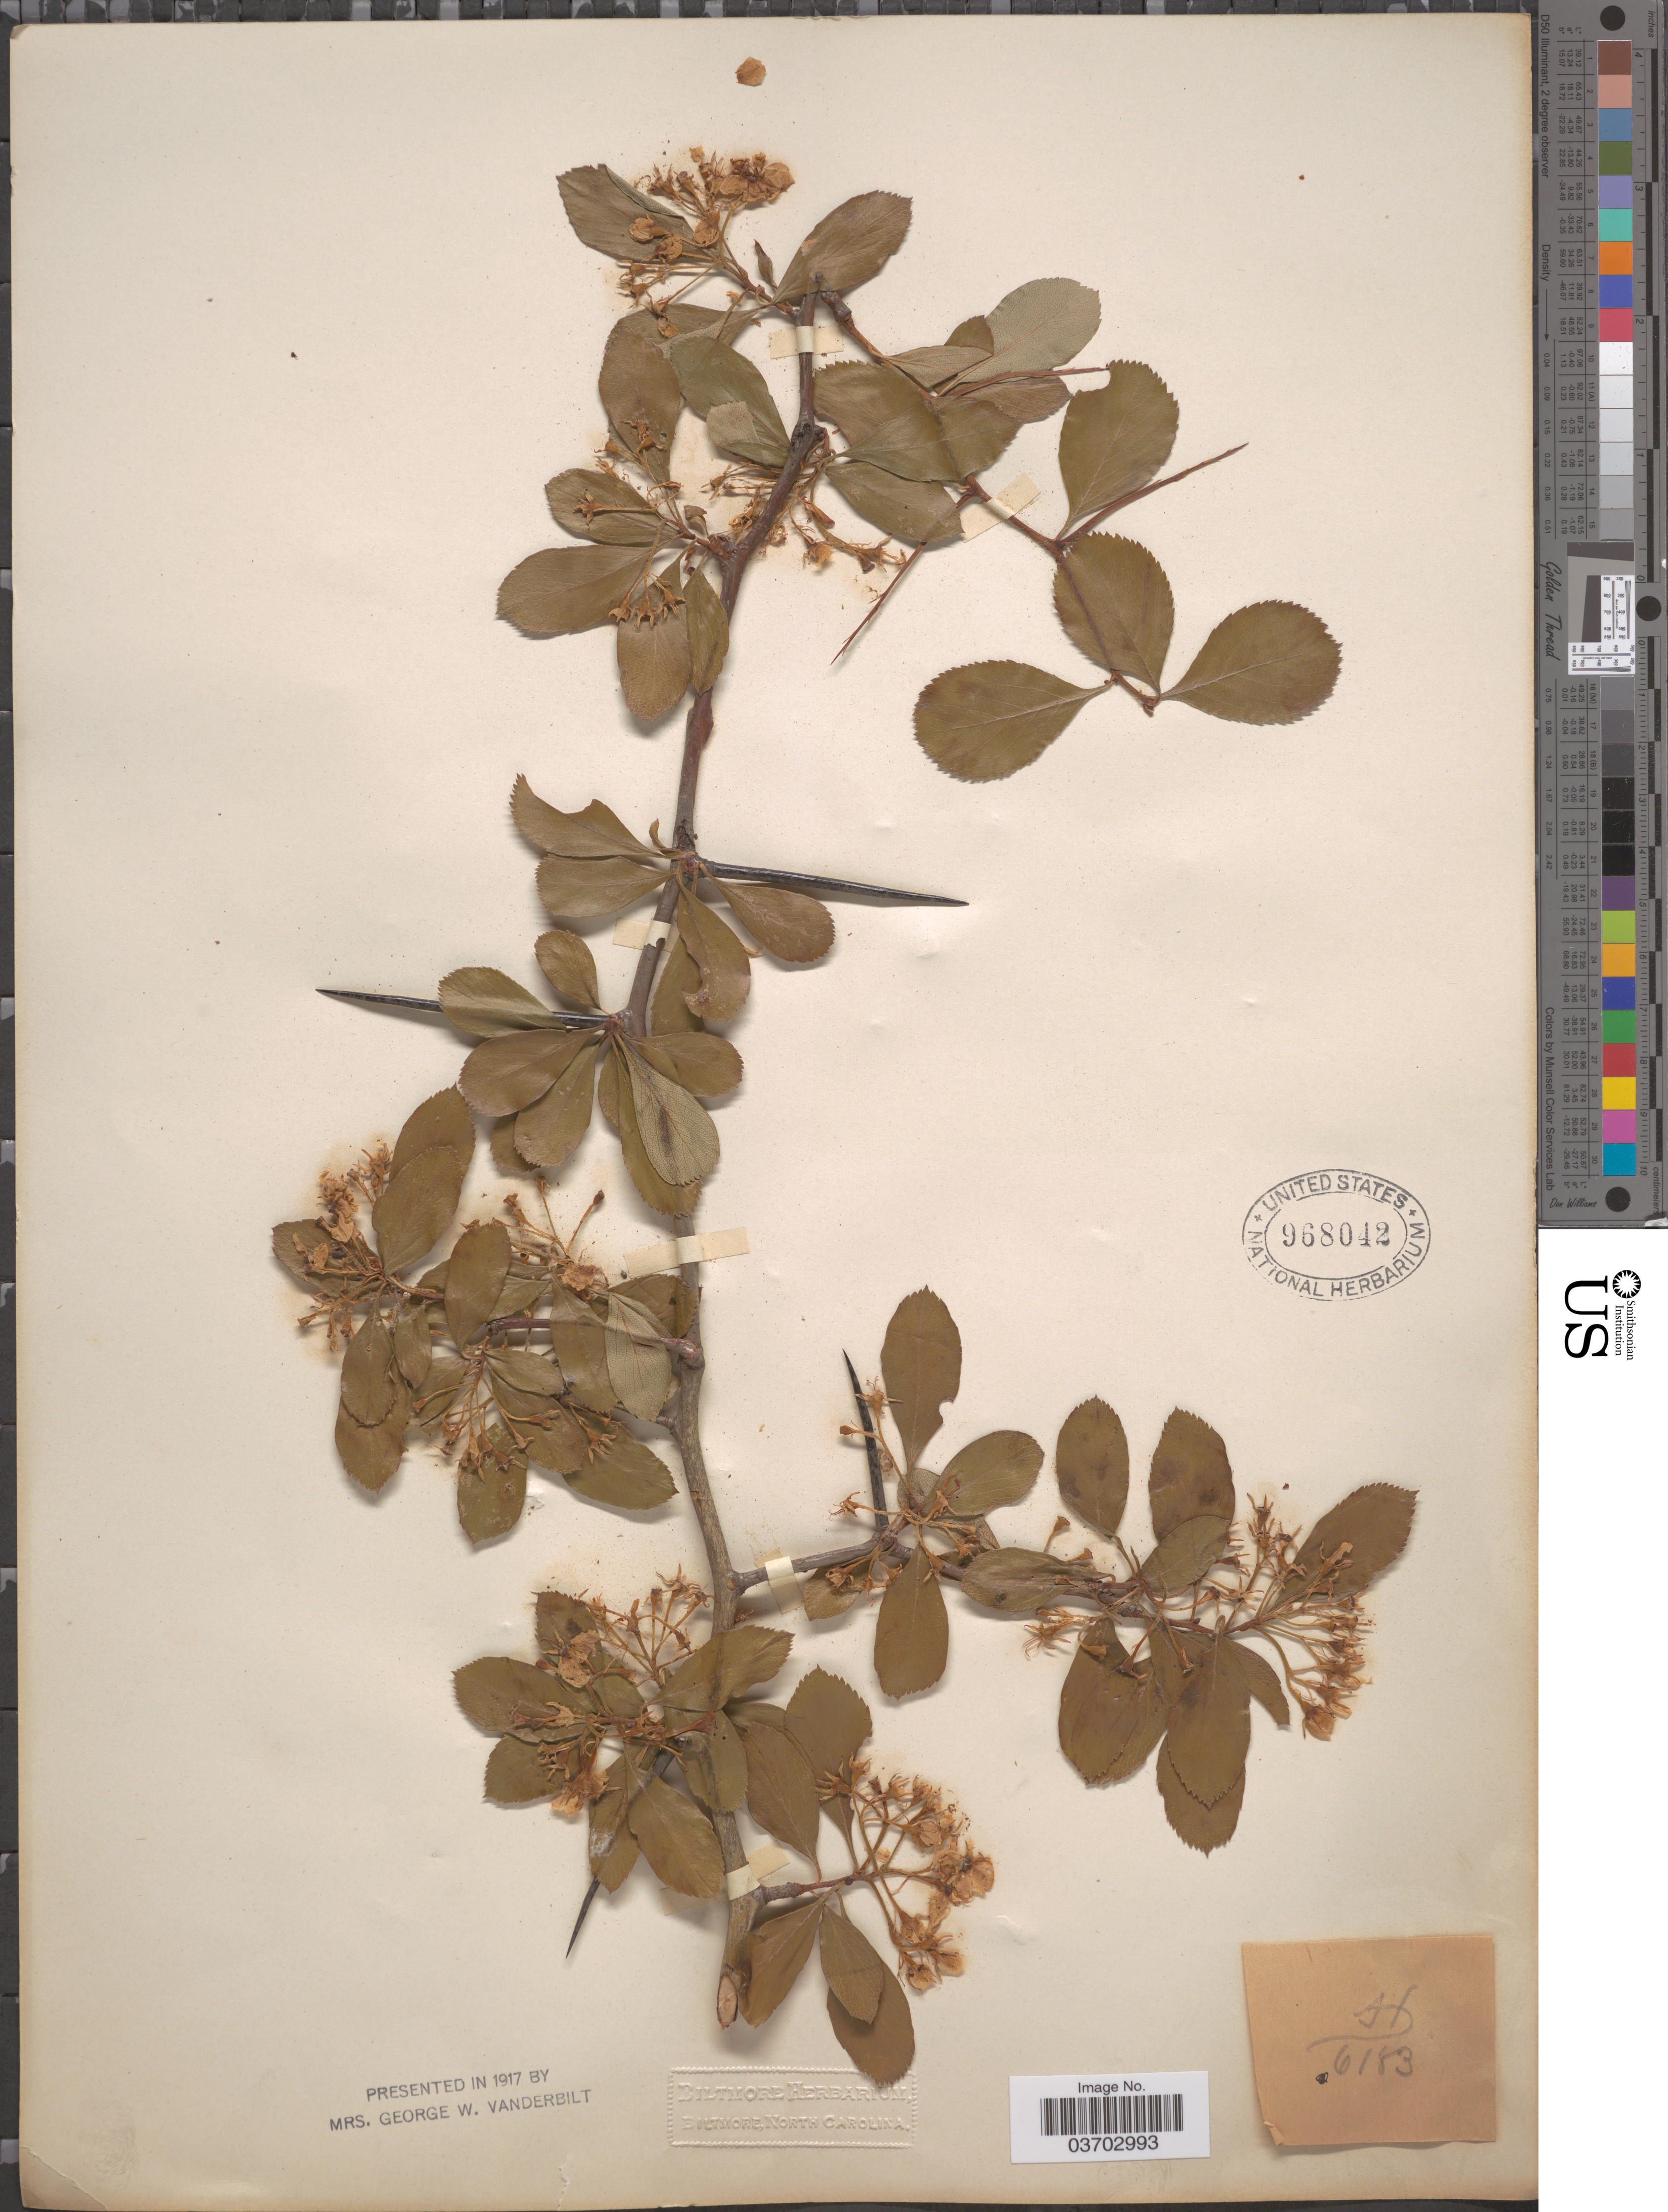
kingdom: Plantae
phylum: Tracheophyta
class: Magnoliopsida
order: Rosales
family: Rosaceae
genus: Crataegus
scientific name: Crataegus crus-galli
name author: L.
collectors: ex herb. Biltmore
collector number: H/6183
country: United States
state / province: North Carolina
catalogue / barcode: US 968042